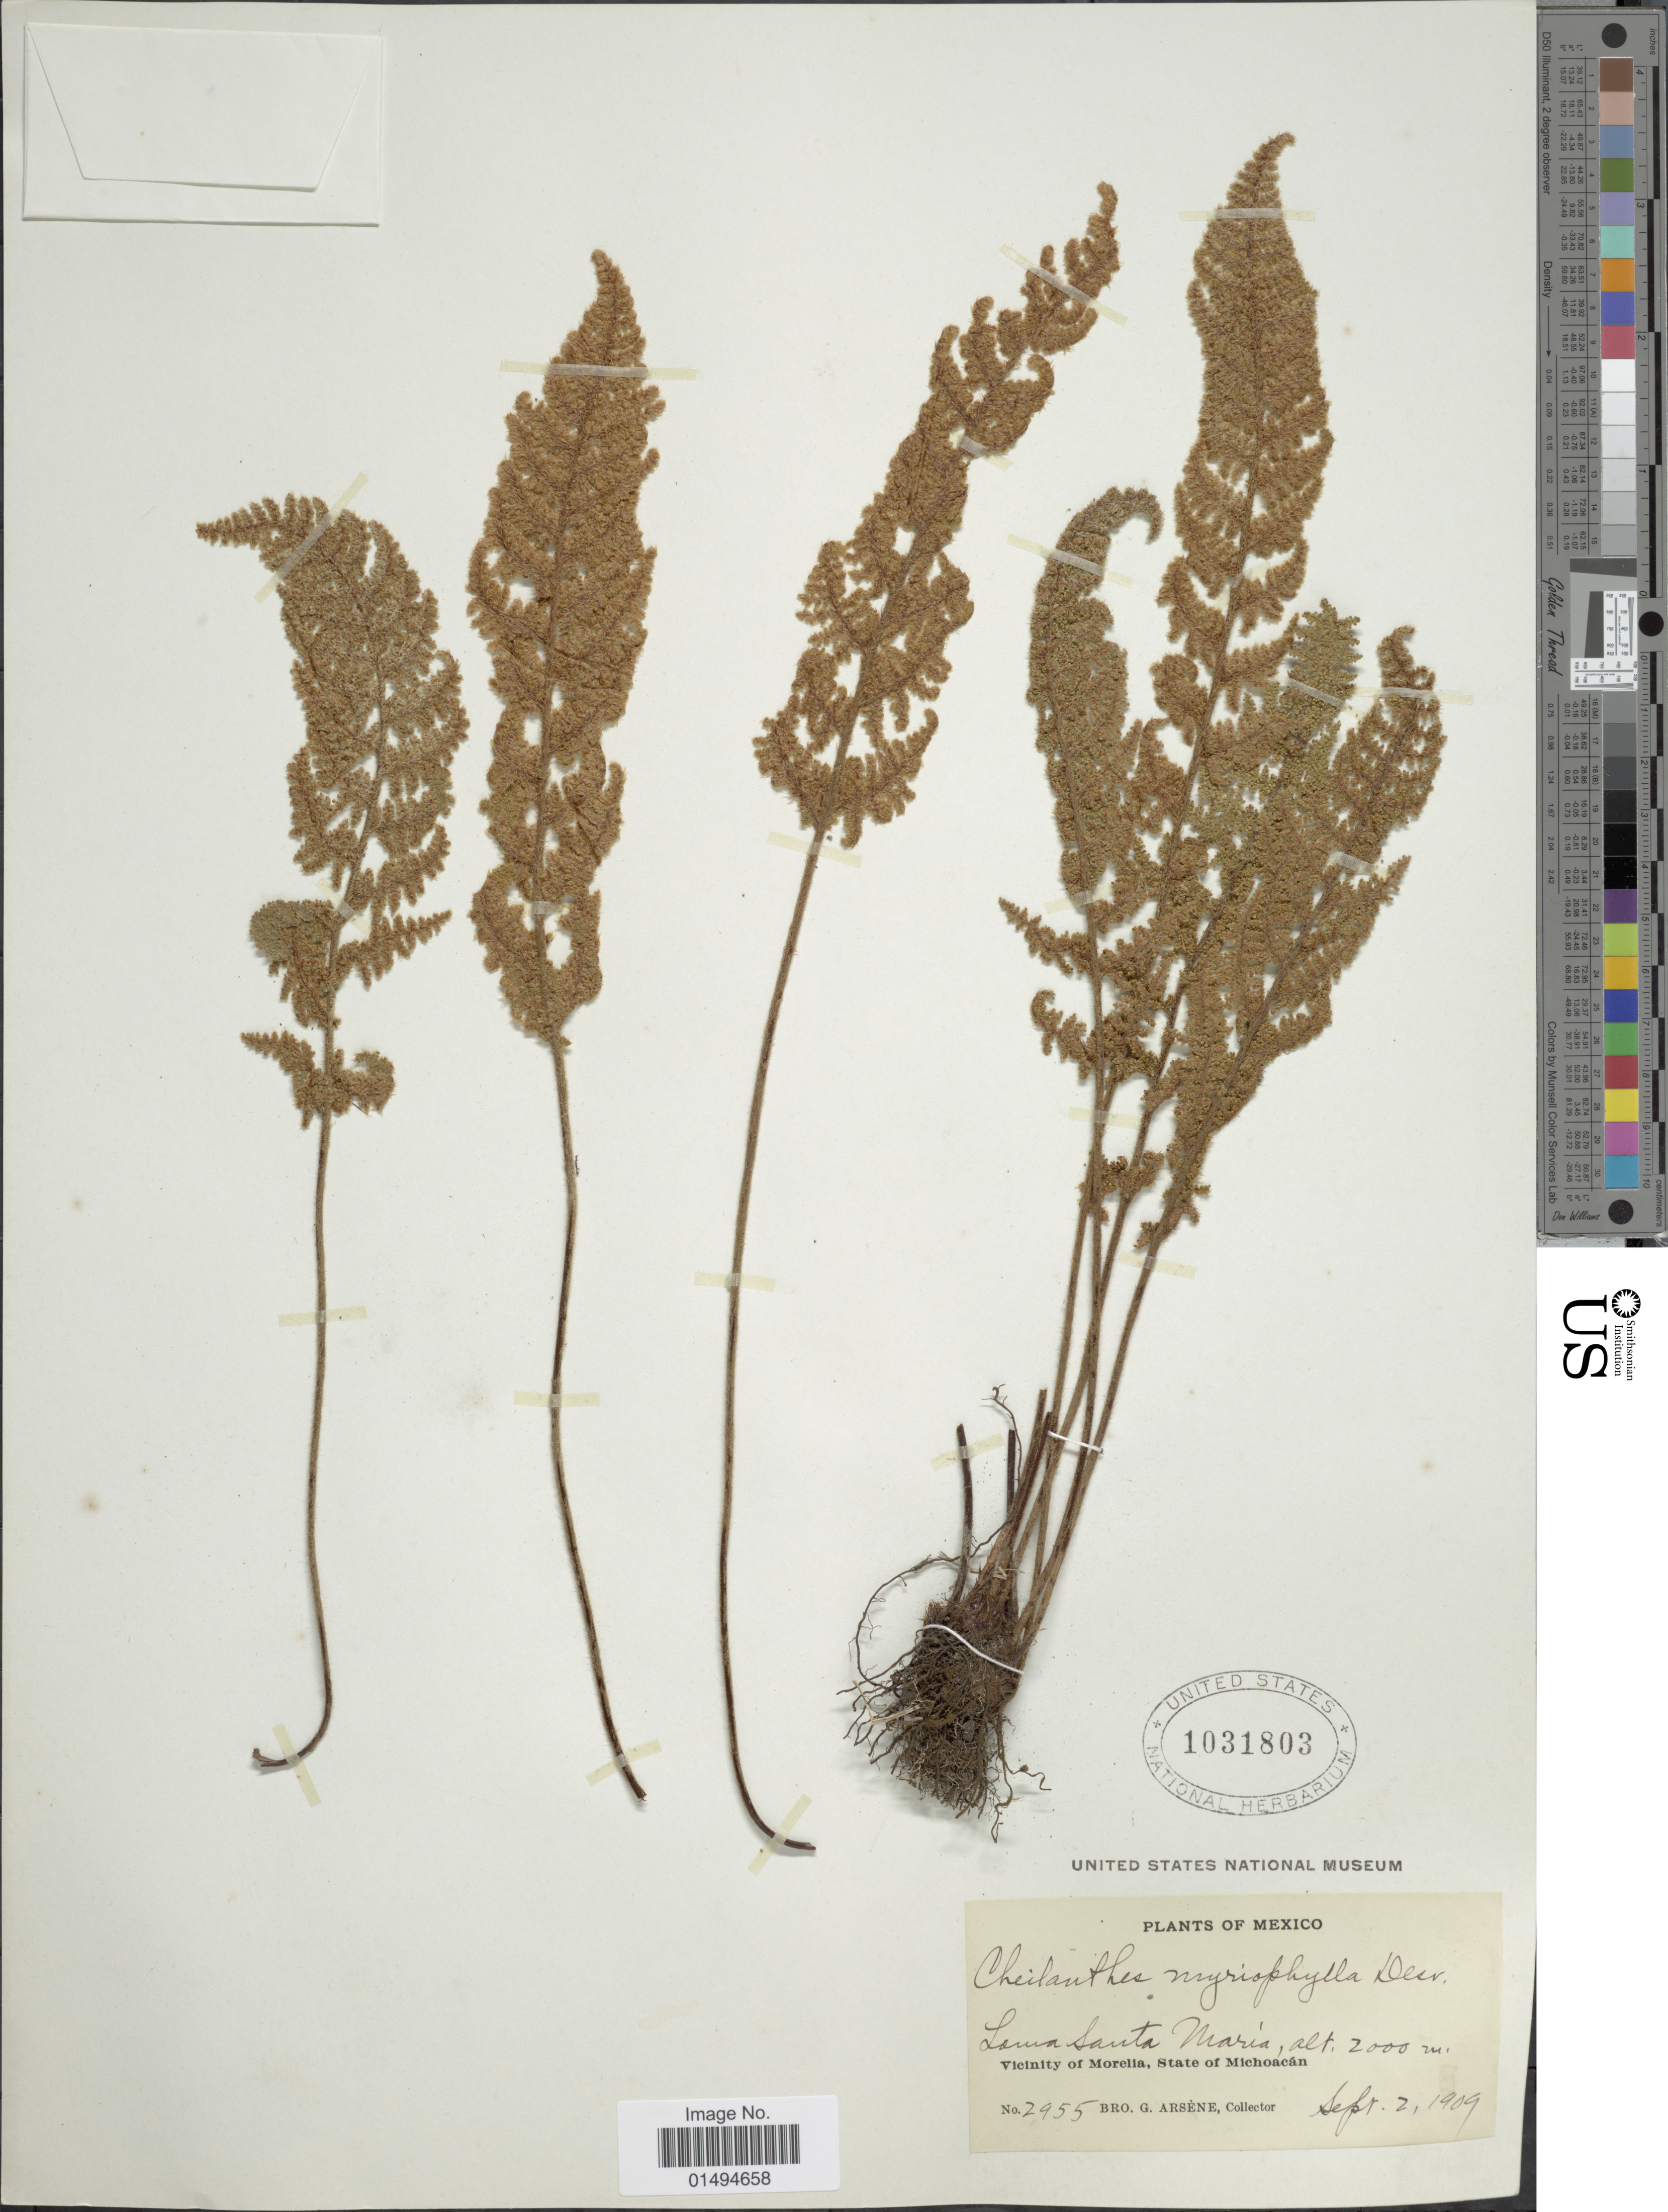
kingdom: Plantae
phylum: Tracheophyta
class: Polypodiopsida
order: Polypodiales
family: Pteridaceae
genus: Myriopteris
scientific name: Myriopteris myriophylla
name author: (Desv.) J. Sm.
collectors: Bro. G. Arsène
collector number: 2955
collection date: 1909-09-02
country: Mexico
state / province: Michoacán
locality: Lawa Santa Maria, Vicinity of Morelia, State of Michoacan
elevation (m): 2000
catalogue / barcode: US 1031803